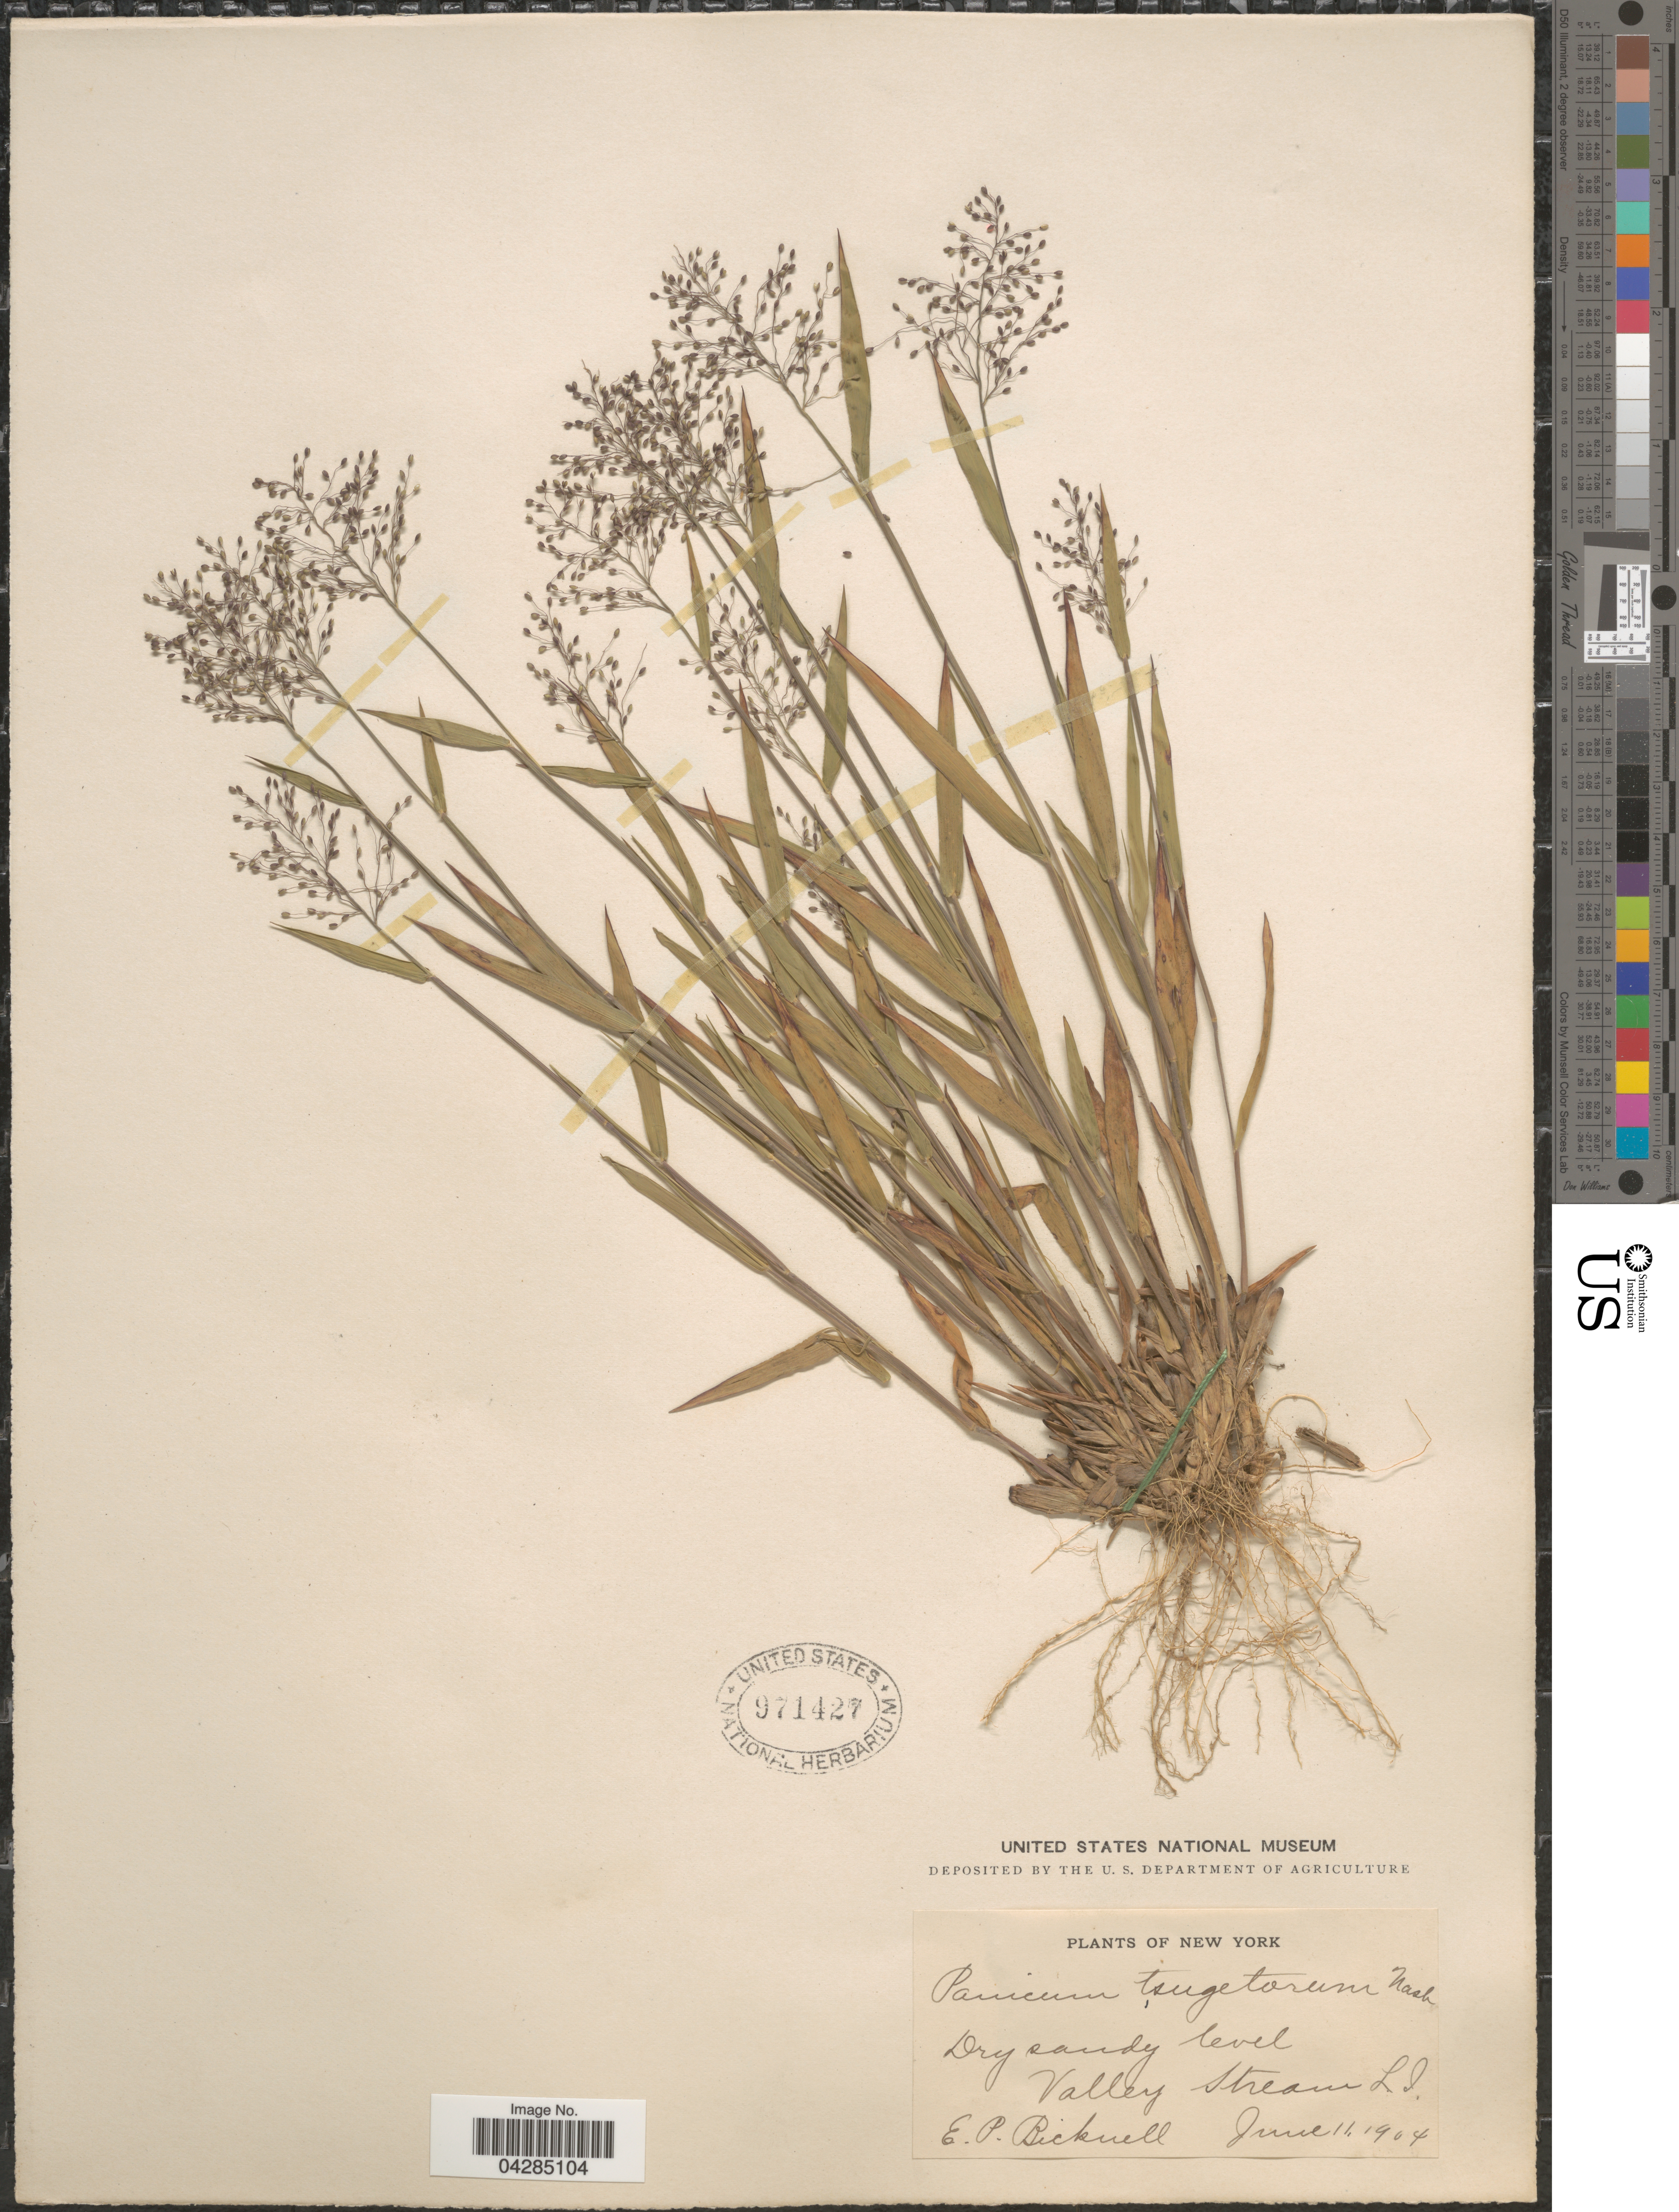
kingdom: Plantae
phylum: Tracheophyta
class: Liliopsida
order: Poales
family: Poaceae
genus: Dichanthelium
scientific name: Dichanthelium portoricense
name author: (Desv. ex Ham.) B.F. Hansen & Wunderlin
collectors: E. P. Bicknell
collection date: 1904-06-11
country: United States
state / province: New York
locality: Dry sandy level Valley Stream L. I.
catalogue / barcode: US 971427